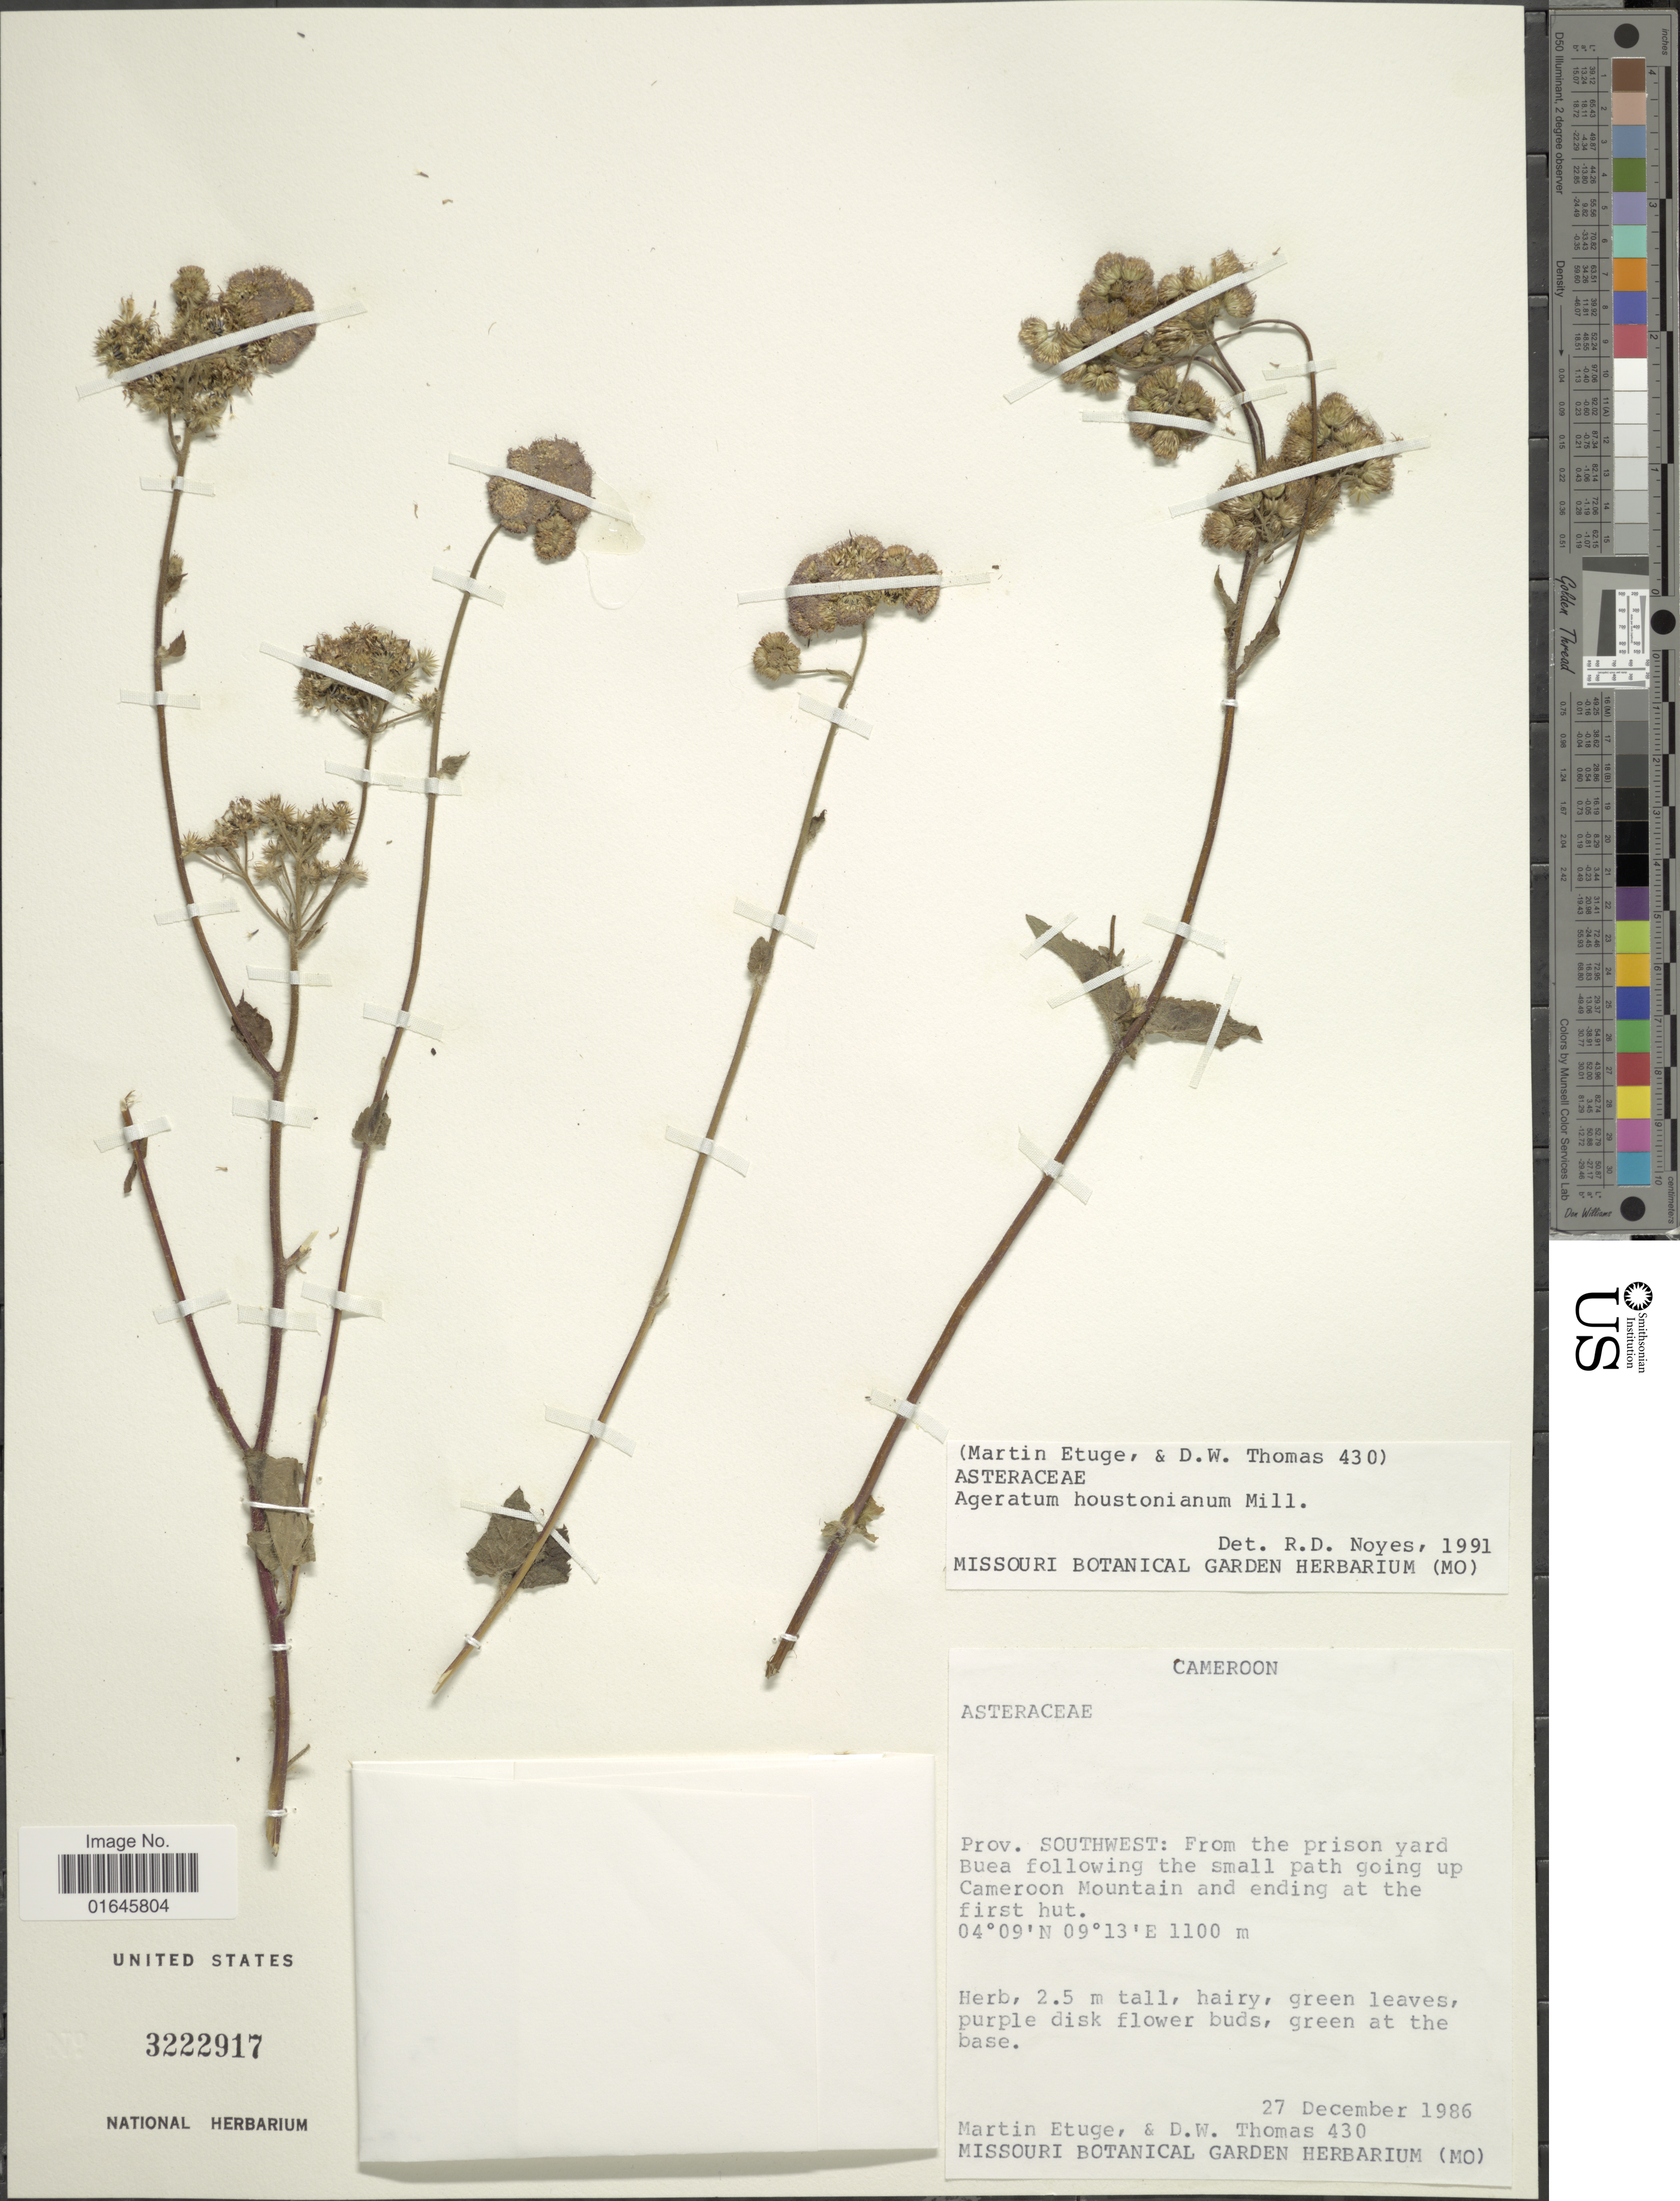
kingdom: Plantae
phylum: Tracheophyta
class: Magnoliopsida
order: Asterales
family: Asteraceae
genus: Ageratum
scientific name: Ageratum houstonianum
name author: Mill.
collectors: M. Etuge & D. W. Thomas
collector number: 430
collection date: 1986-12-27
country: Cameroon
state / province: Sud-Ouest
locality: Prov. Southwest: from the prison yard Buea following the small path going up Cameroon Mountain and ending at the first hut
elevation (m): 1100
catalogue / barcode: US 3222917